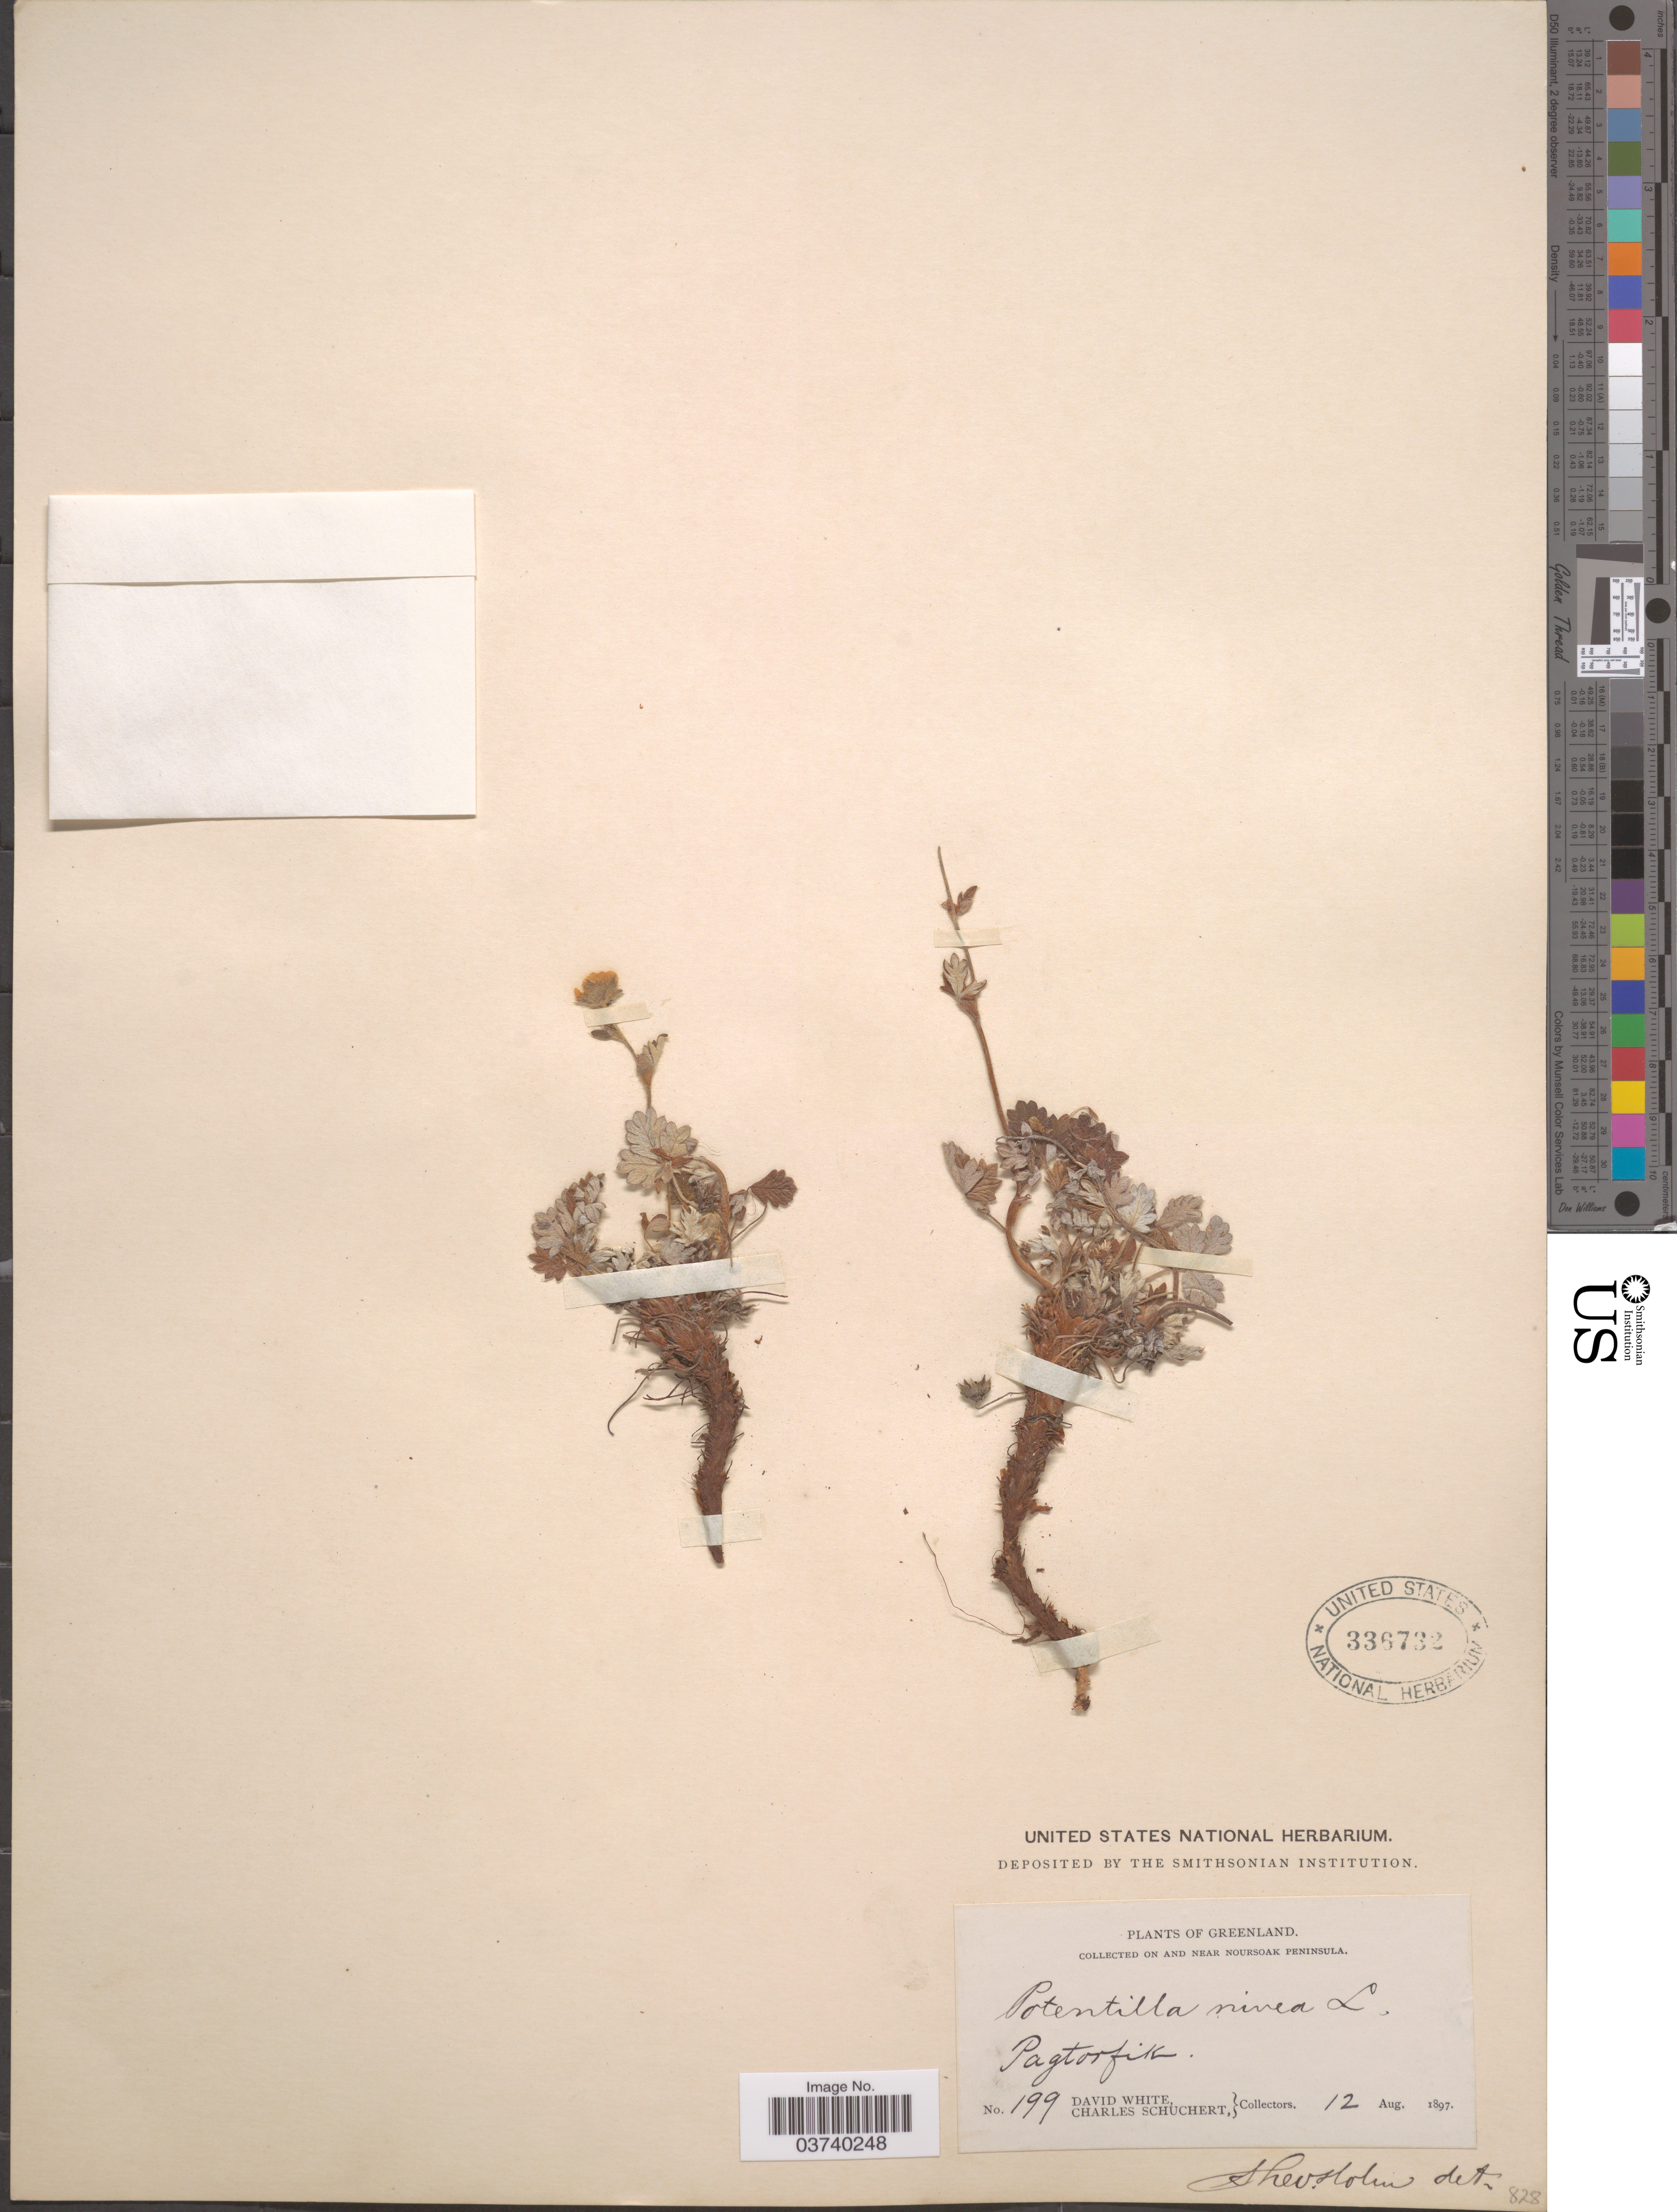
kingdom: Plantae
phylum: Tracheophyta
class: Magnoliopsida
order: Rosales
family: Rosaceae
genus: Potentilla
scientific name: Potentilla nivea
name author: L.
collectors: D. White & C. Schuchert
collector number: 199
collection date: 1897-08-12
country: Greenland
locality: On and near Noursoak Peninsula. Pagtorfik.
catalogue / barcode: US 336732